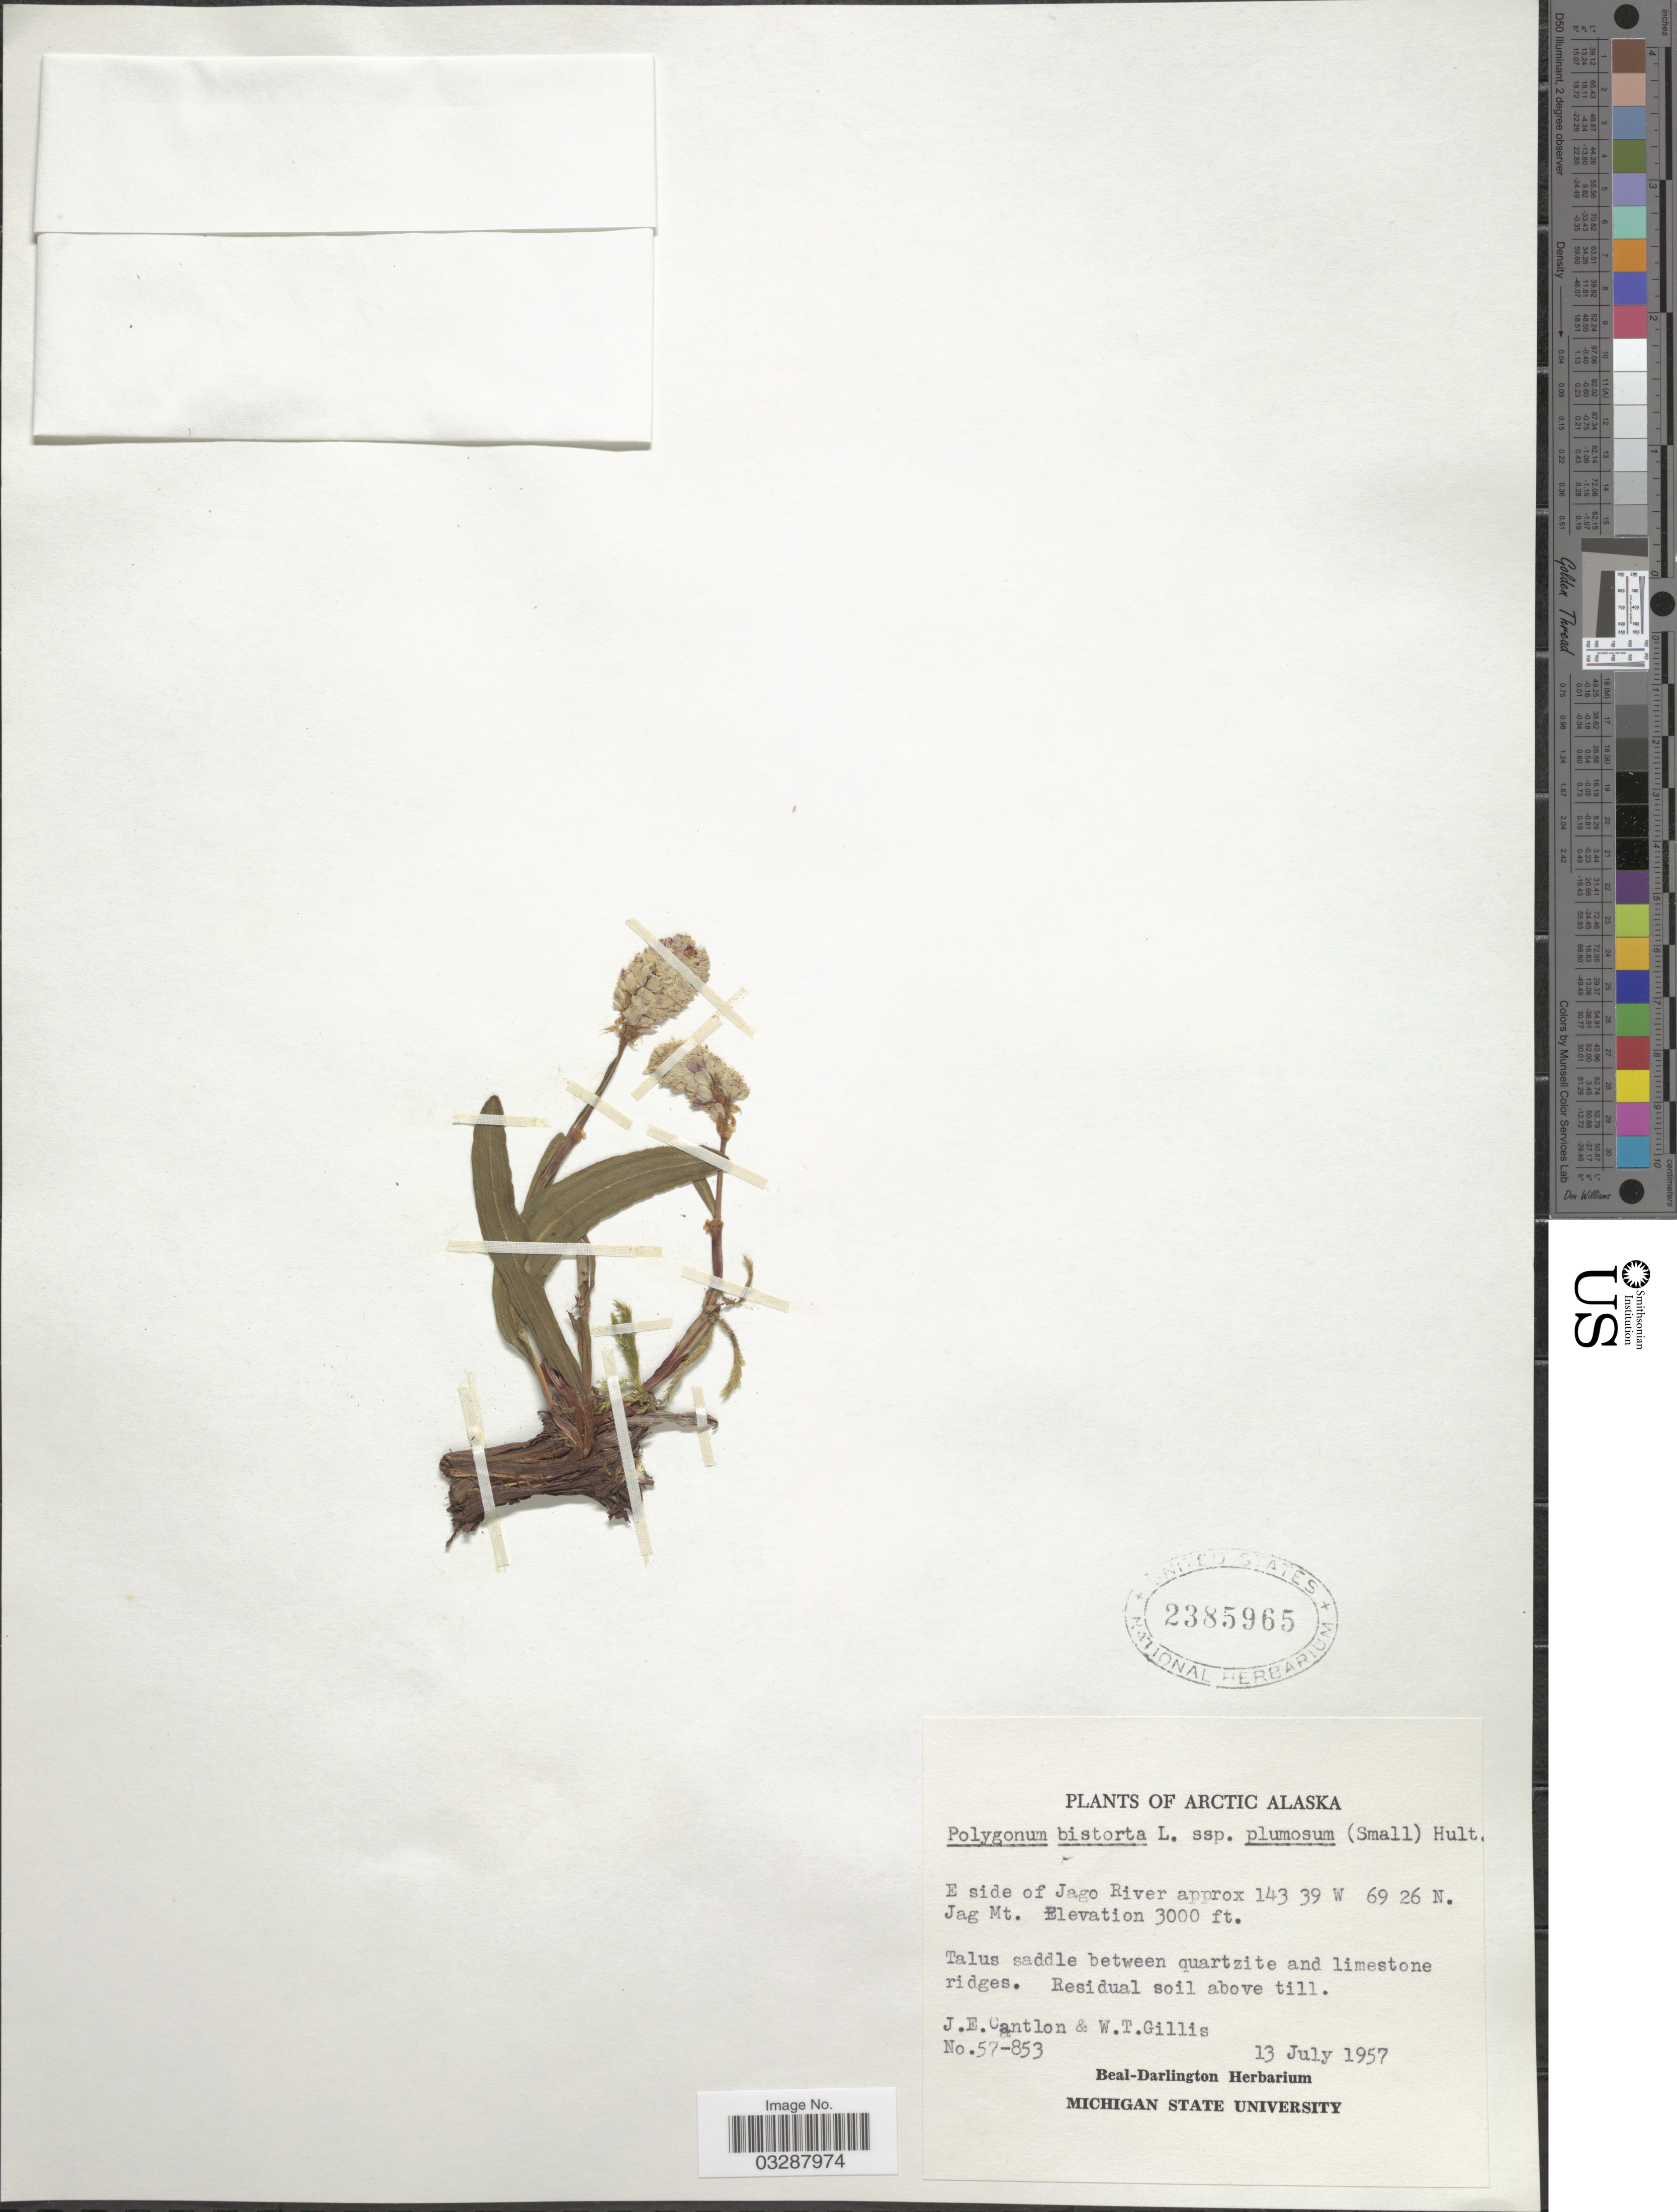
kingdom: Plantae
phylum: Tracheophyta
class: Magnoliopsida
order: Caryophyllales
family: Polygonaceae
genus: Bistorta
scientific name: Bistorta plumosa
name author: (Small) Greene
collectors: J. Cantlon & W. T. Gillis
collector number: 57-853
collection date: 1957-07-13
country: United States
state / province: Alaska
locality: Arctic Alaska, E side of Jago River, Jag Mt.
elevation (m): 914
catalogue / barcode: US 2385965